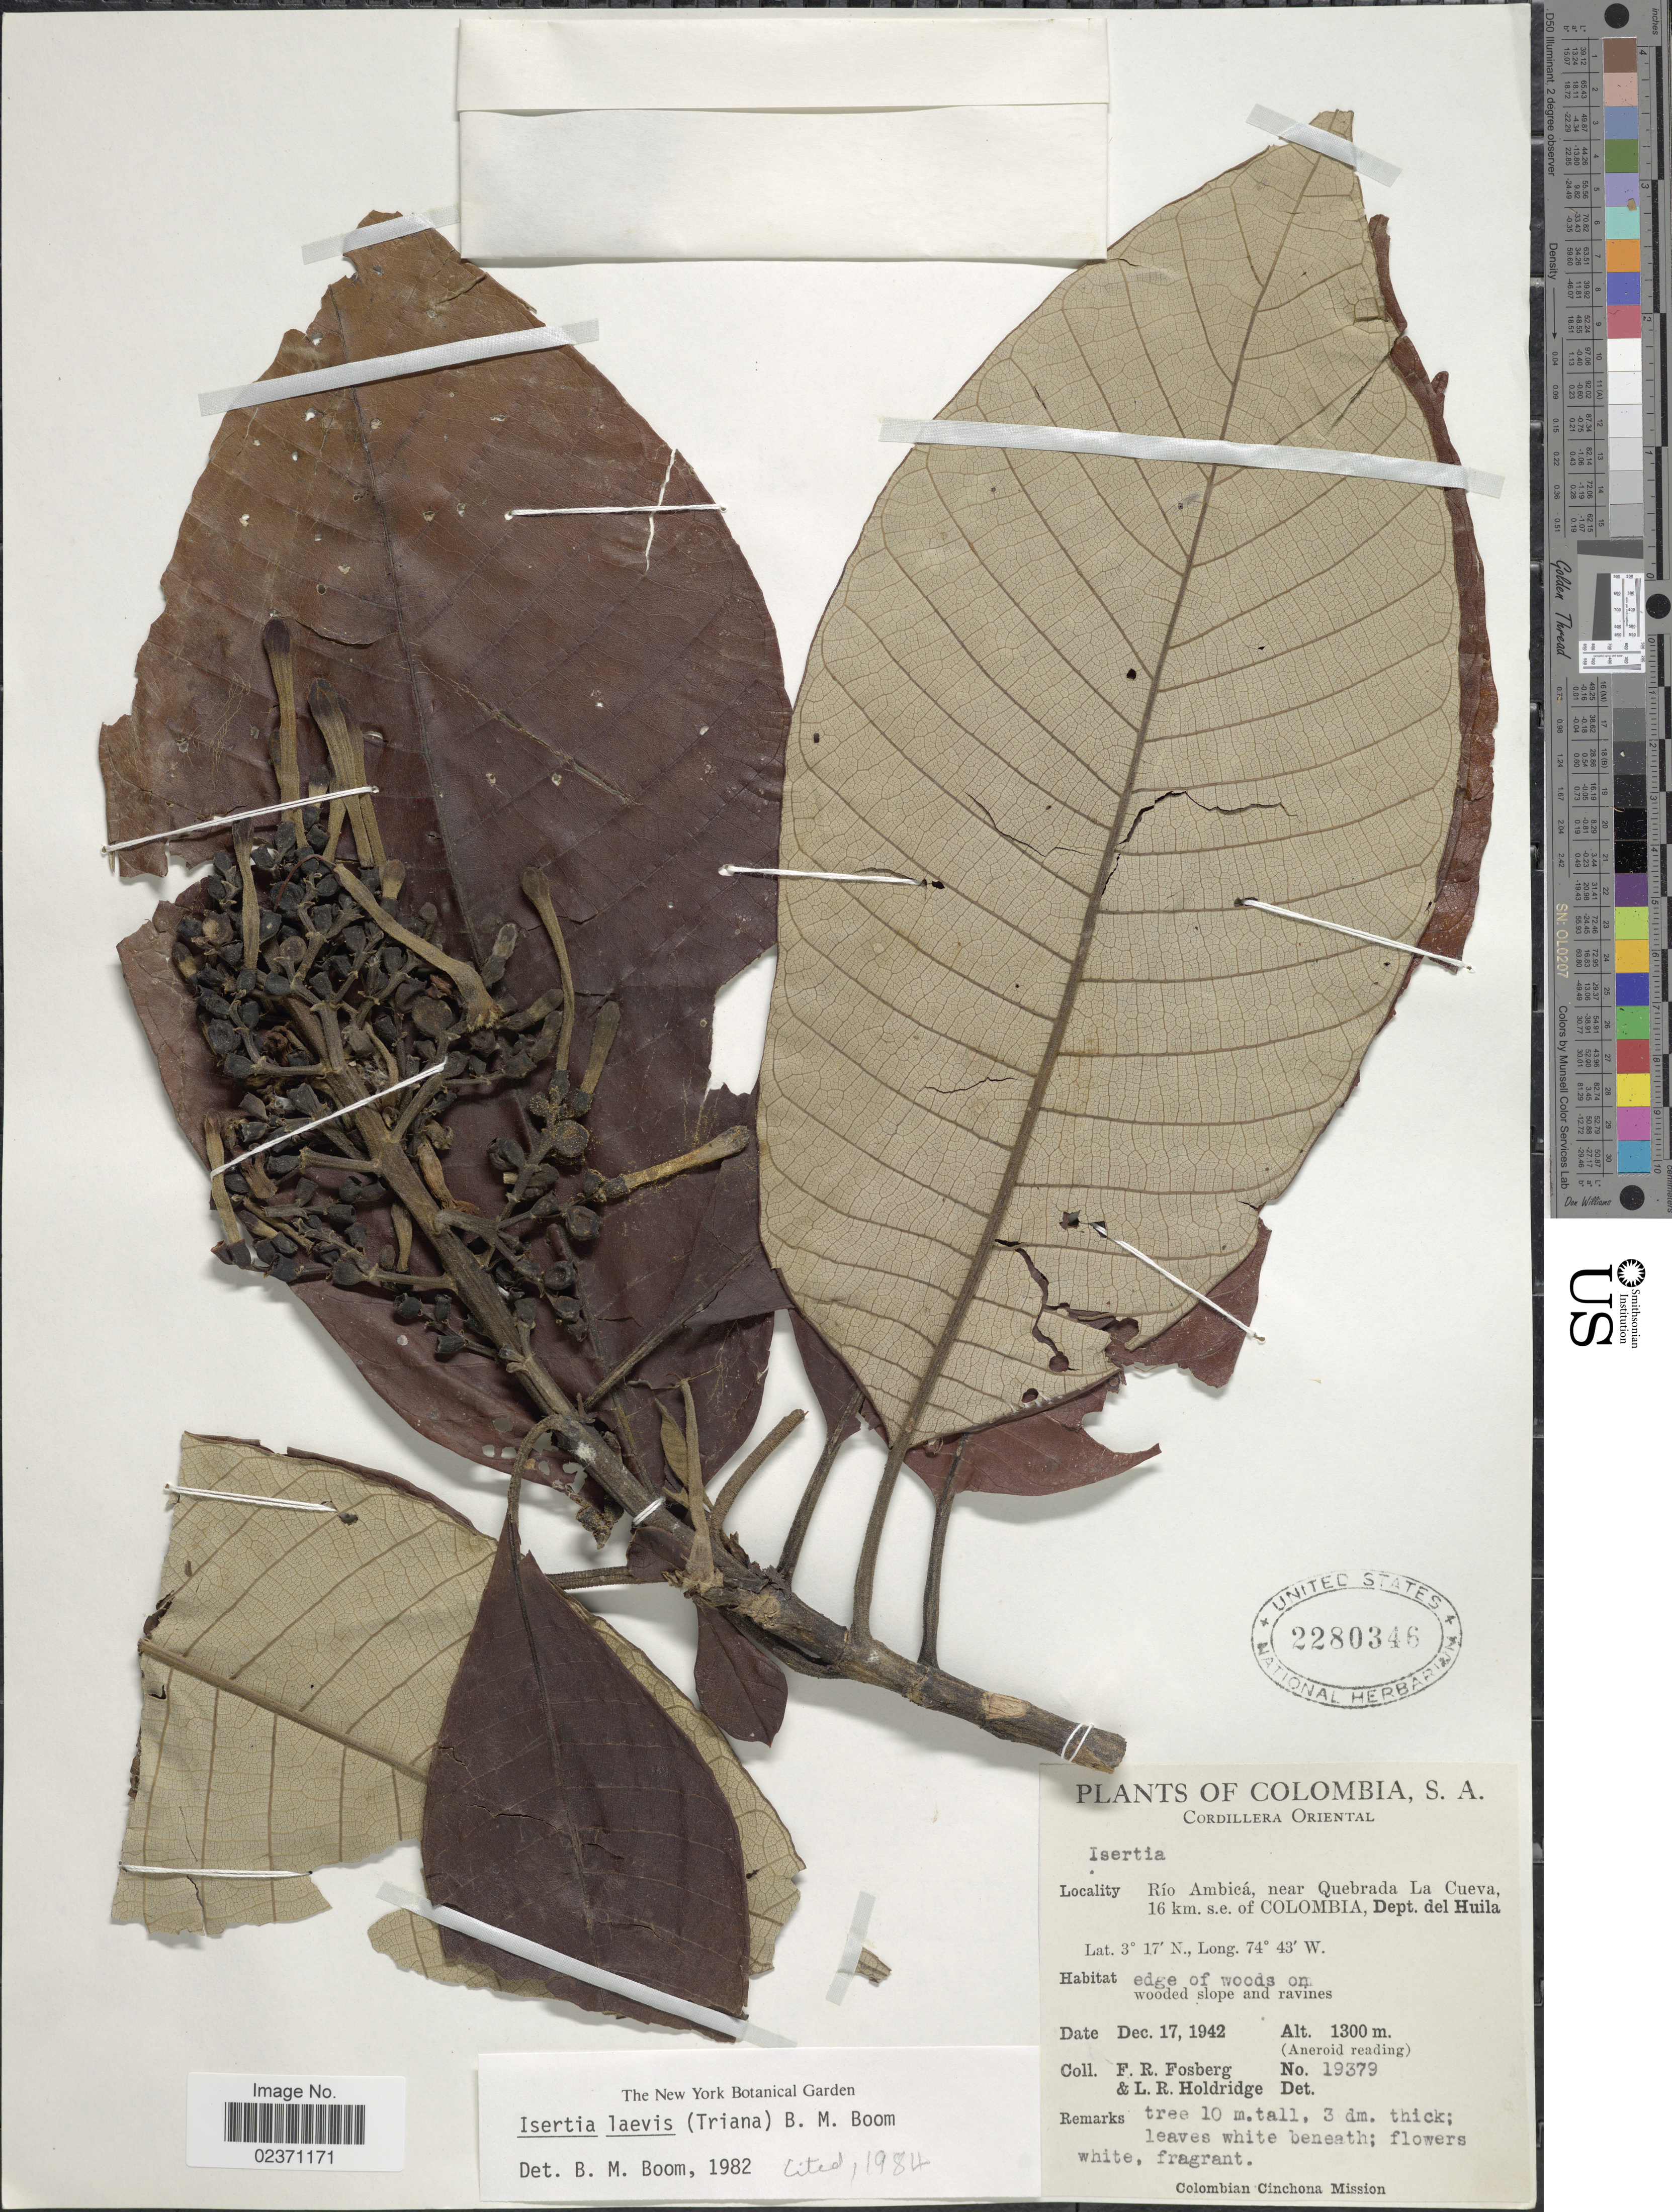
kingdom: Plantae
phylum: Tracheophyta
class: Magnoliopsida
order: Gentianales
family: Rubiaceae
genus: Isertia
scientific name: Isertia laevis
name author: (Triana) B.M. Boom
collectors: F. R. Fosberg & L. Holdridge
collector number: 19379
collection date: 1942-12-17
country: Colombia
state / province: Huila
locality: Cordillera Oriental. Rio Ambica, near Quebrada La Cueva, 16 km s.e. of Colombia, Dept. del Huila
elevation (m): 1300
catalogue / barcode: US 2280346